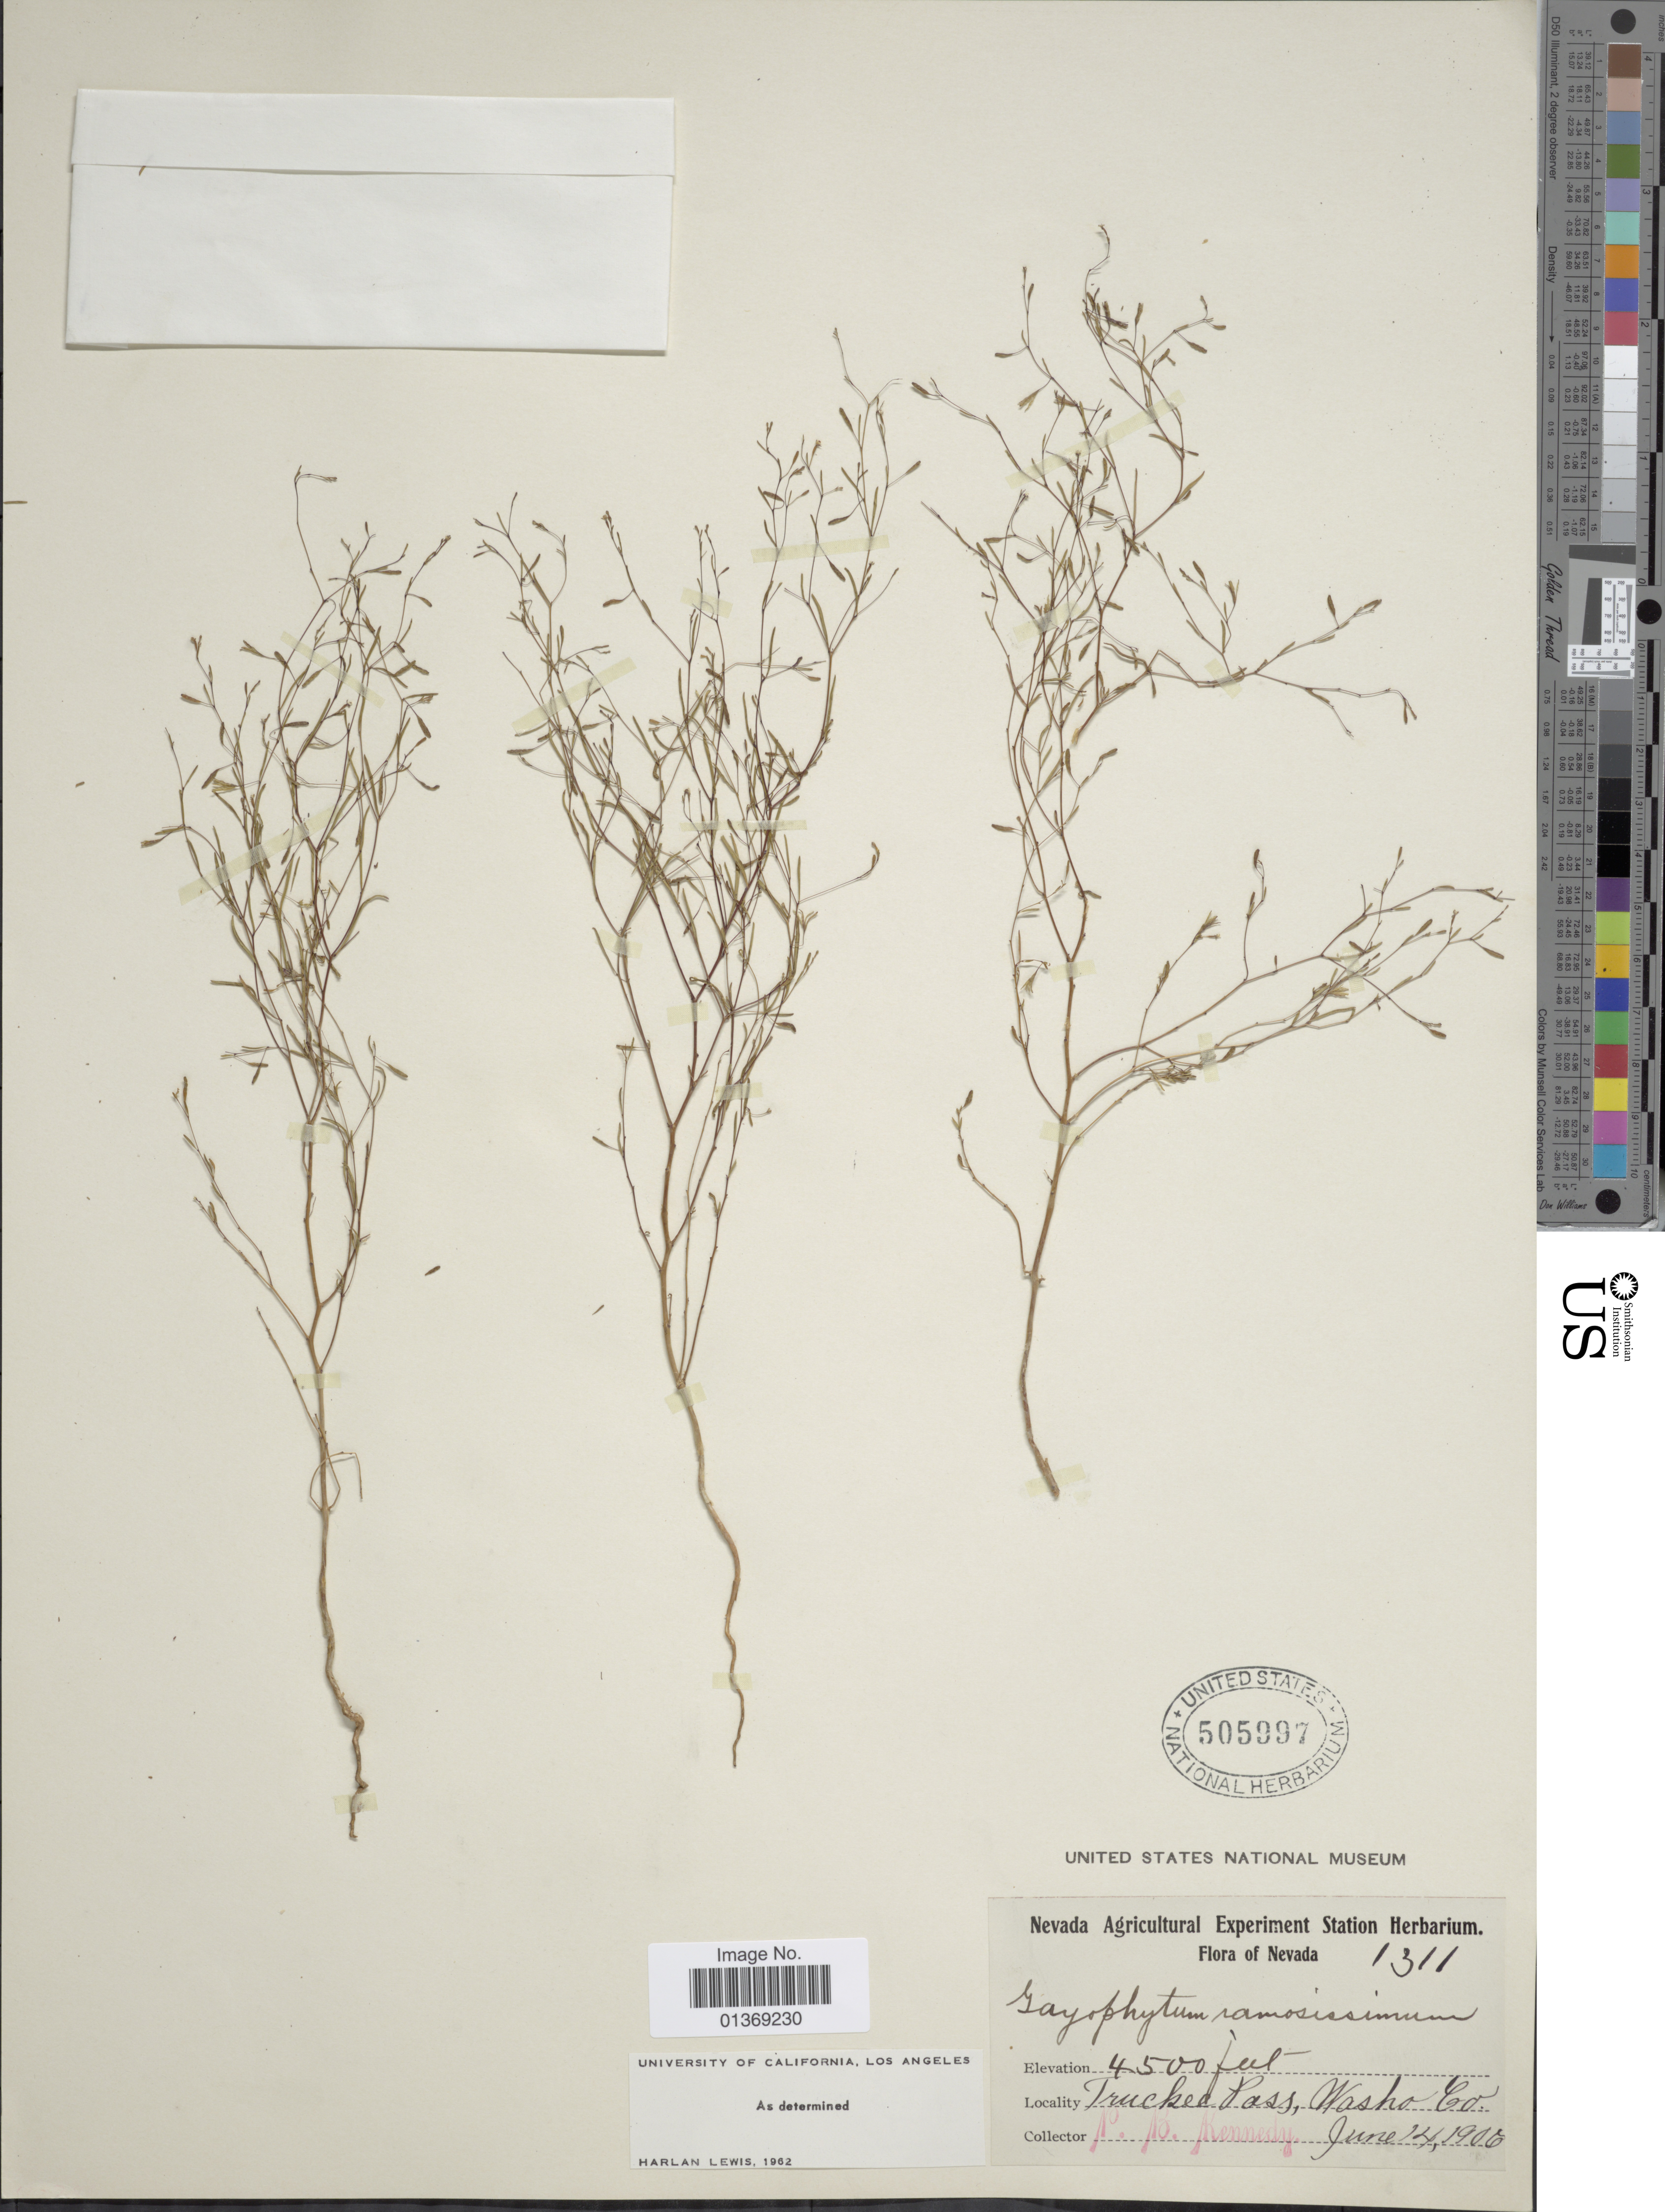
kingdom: Plantae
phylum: Tracheophyta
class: Magnoliopsida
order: Myrtales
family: Onagraceae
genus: Gayophytum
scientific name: Gayophytum ramosissimum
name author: Torr. & A. Gray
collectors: P. B. Kennedy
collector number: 1311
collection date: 1906-06-14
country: United States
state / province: Nevada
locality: Truckee Pass, Washoe Co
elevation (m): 1372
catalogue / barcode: US 505997